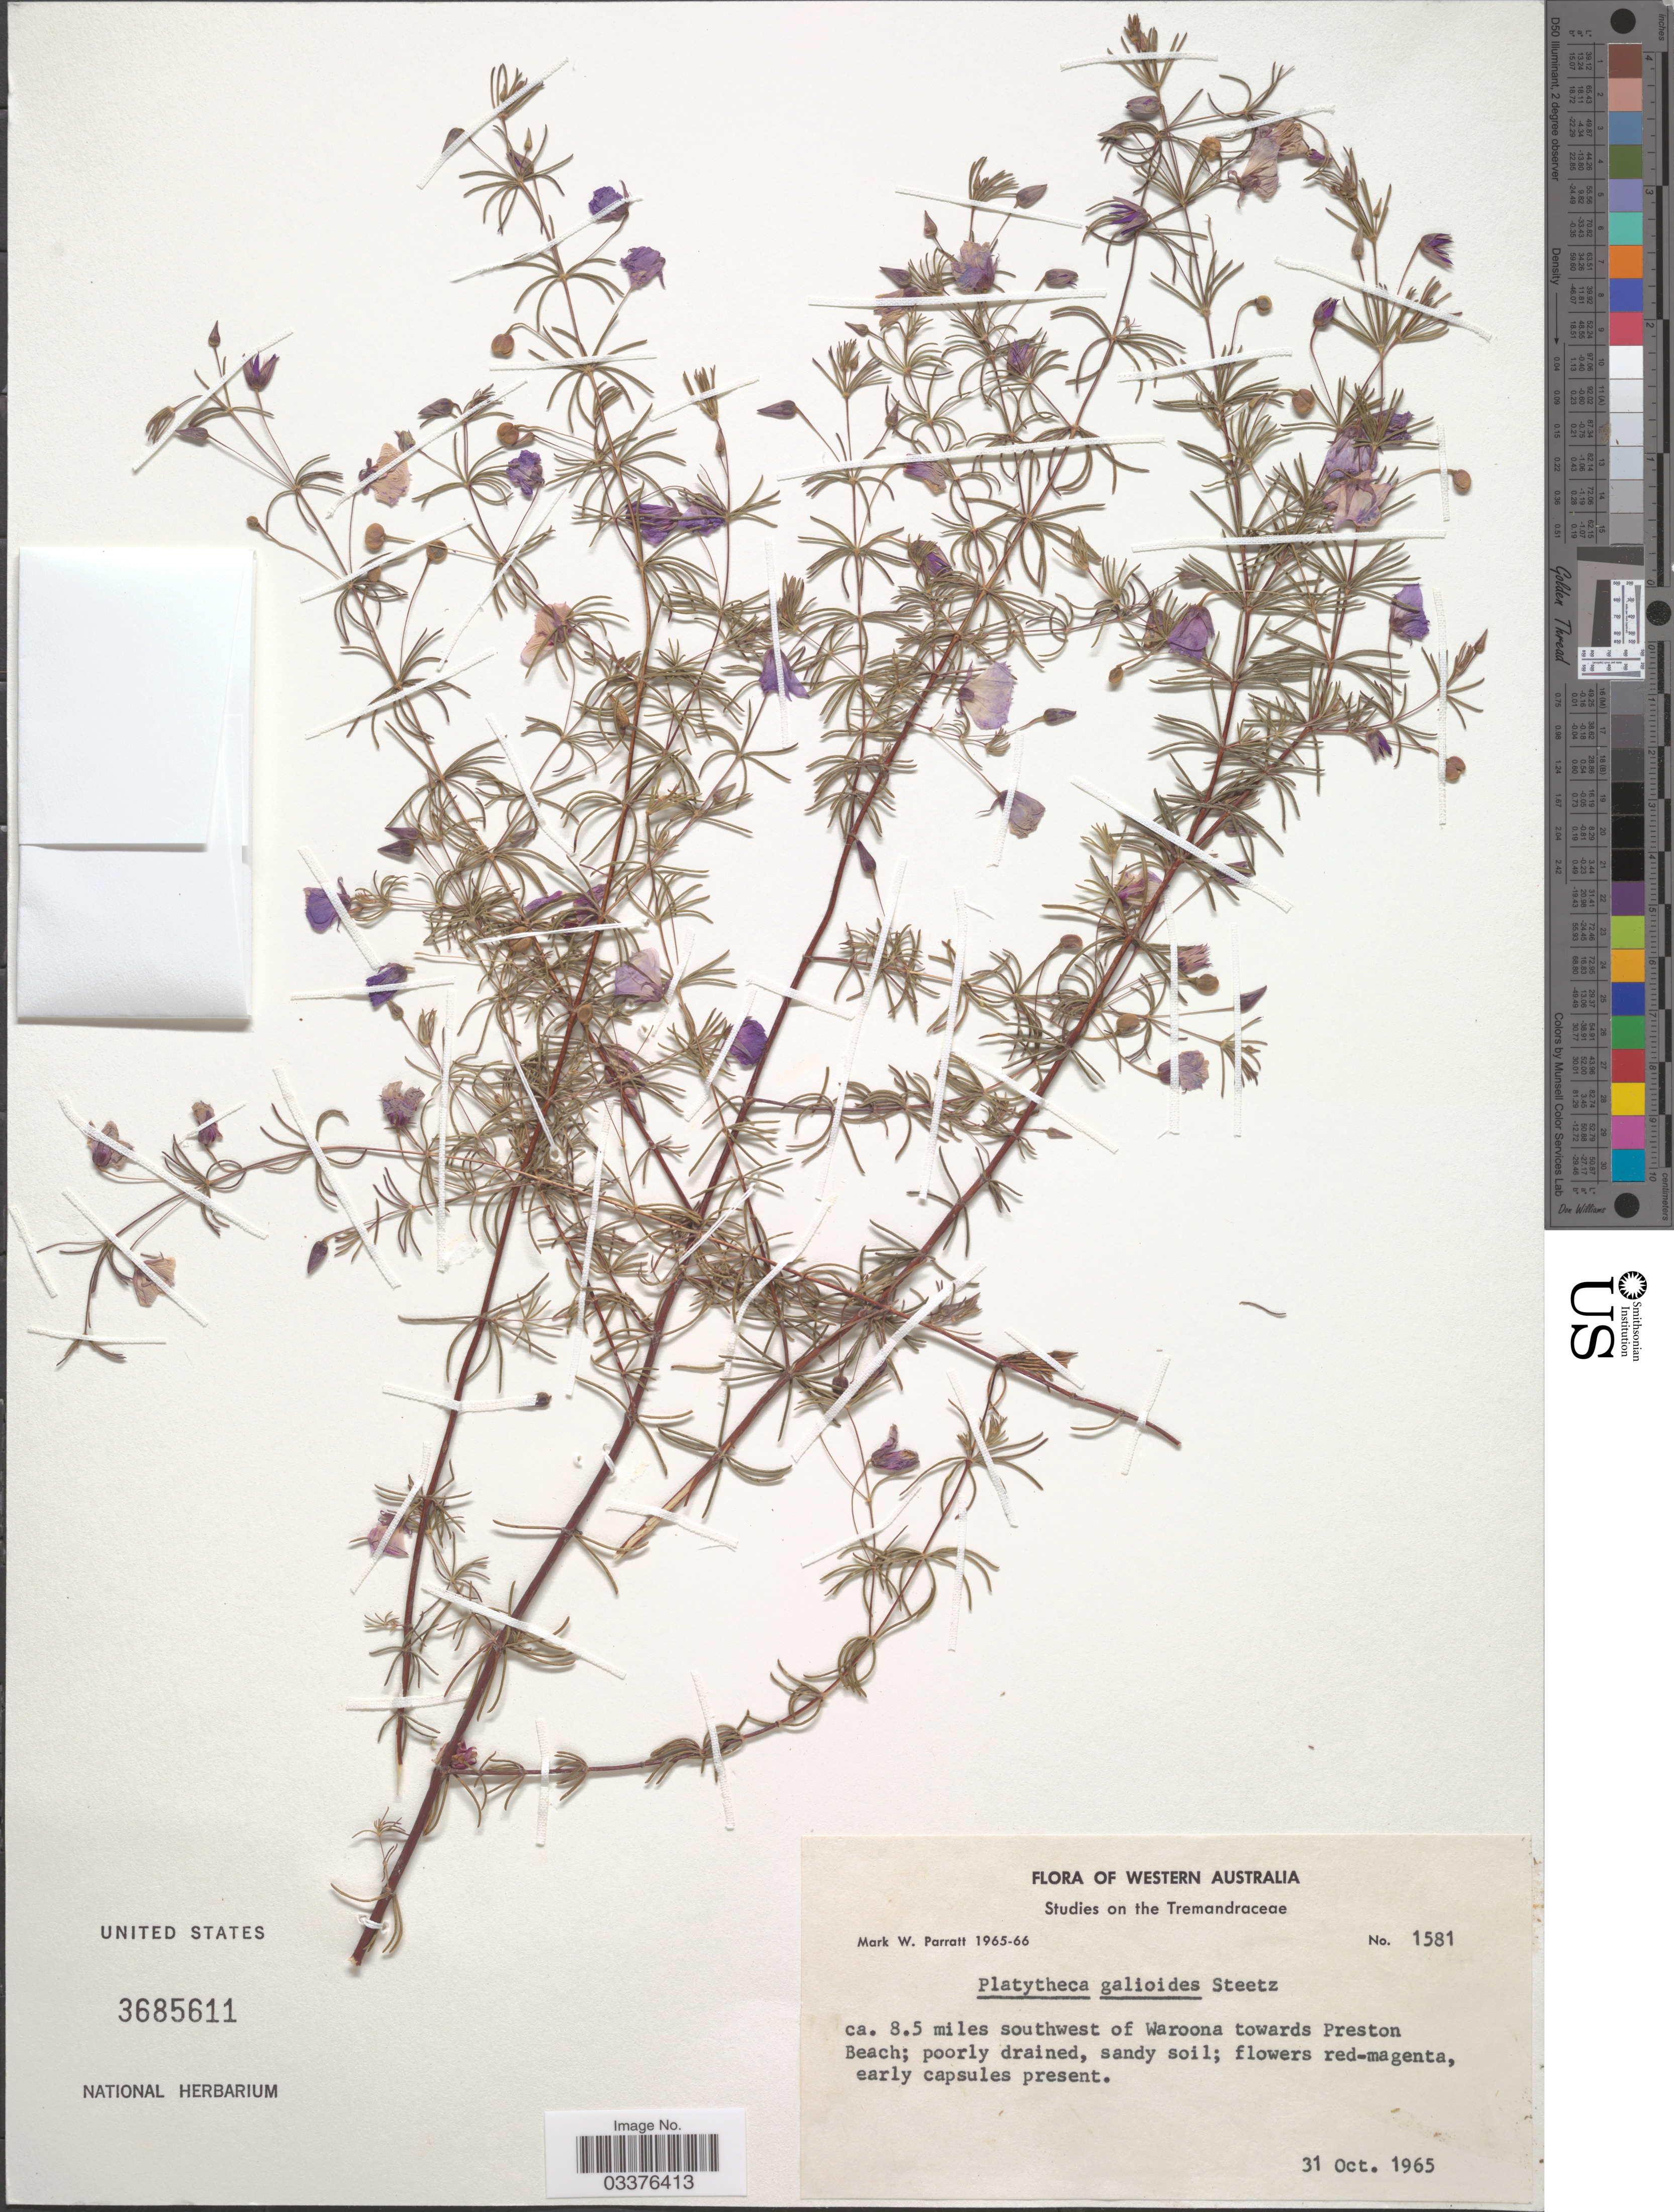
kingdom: Plantae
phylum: Tracheophyta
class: Magnoliopsida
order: Oxalidales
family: Elaeocarpaceae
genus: Platytheca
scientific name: Platytheca galioides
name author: Steetz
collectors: M. Parratt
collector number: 1581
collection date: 1965-10-31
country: Australia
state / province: Western Australia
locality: Ca. 8.5 miles southwest of Waroona towards Preston Beach.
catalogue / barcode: US 3685611